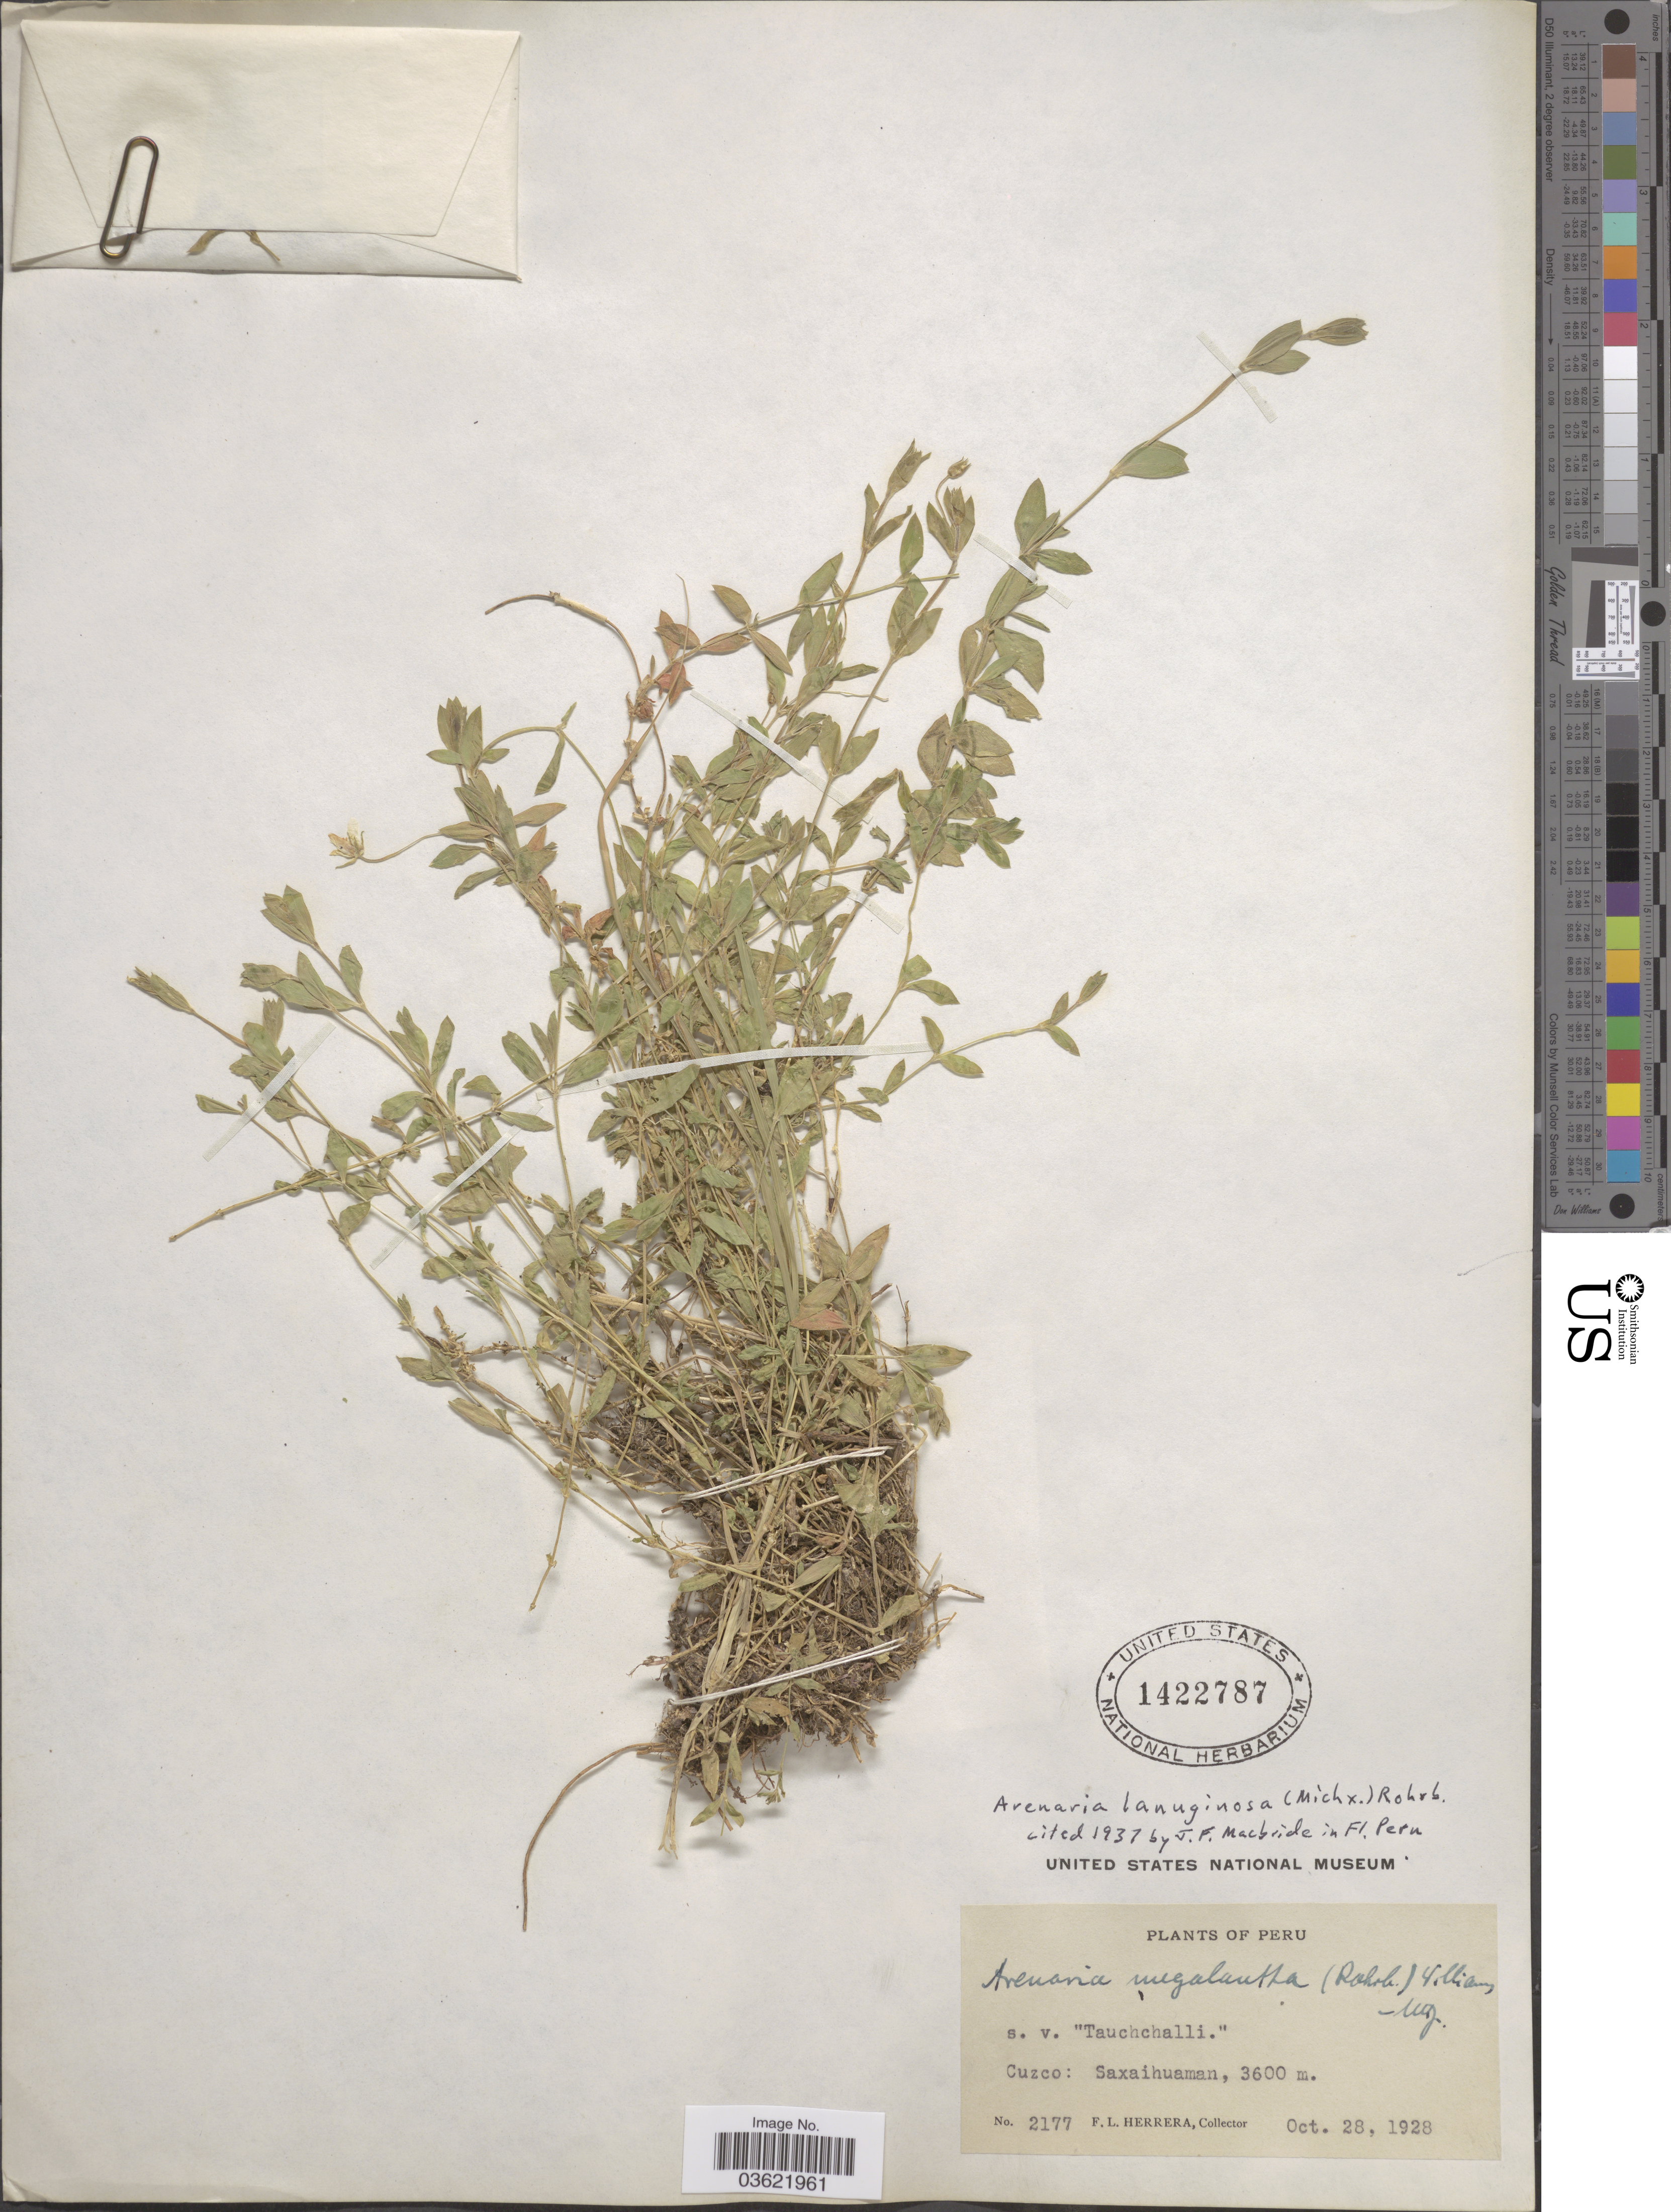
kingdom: Plantae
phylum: Tracheophyta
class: Magnoliopsida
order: Caryophyllales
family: Caryophyllaceae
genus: Arenaria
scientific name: Arenaria megalantha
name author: (Rohrb.) F.N. Williams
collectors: F. L. Herrera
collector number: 2177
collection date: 1928-10-28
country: Peru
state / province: Cusco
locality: Cuzco: Saxaihuaman.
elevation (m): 3600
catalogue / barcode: US 1422787